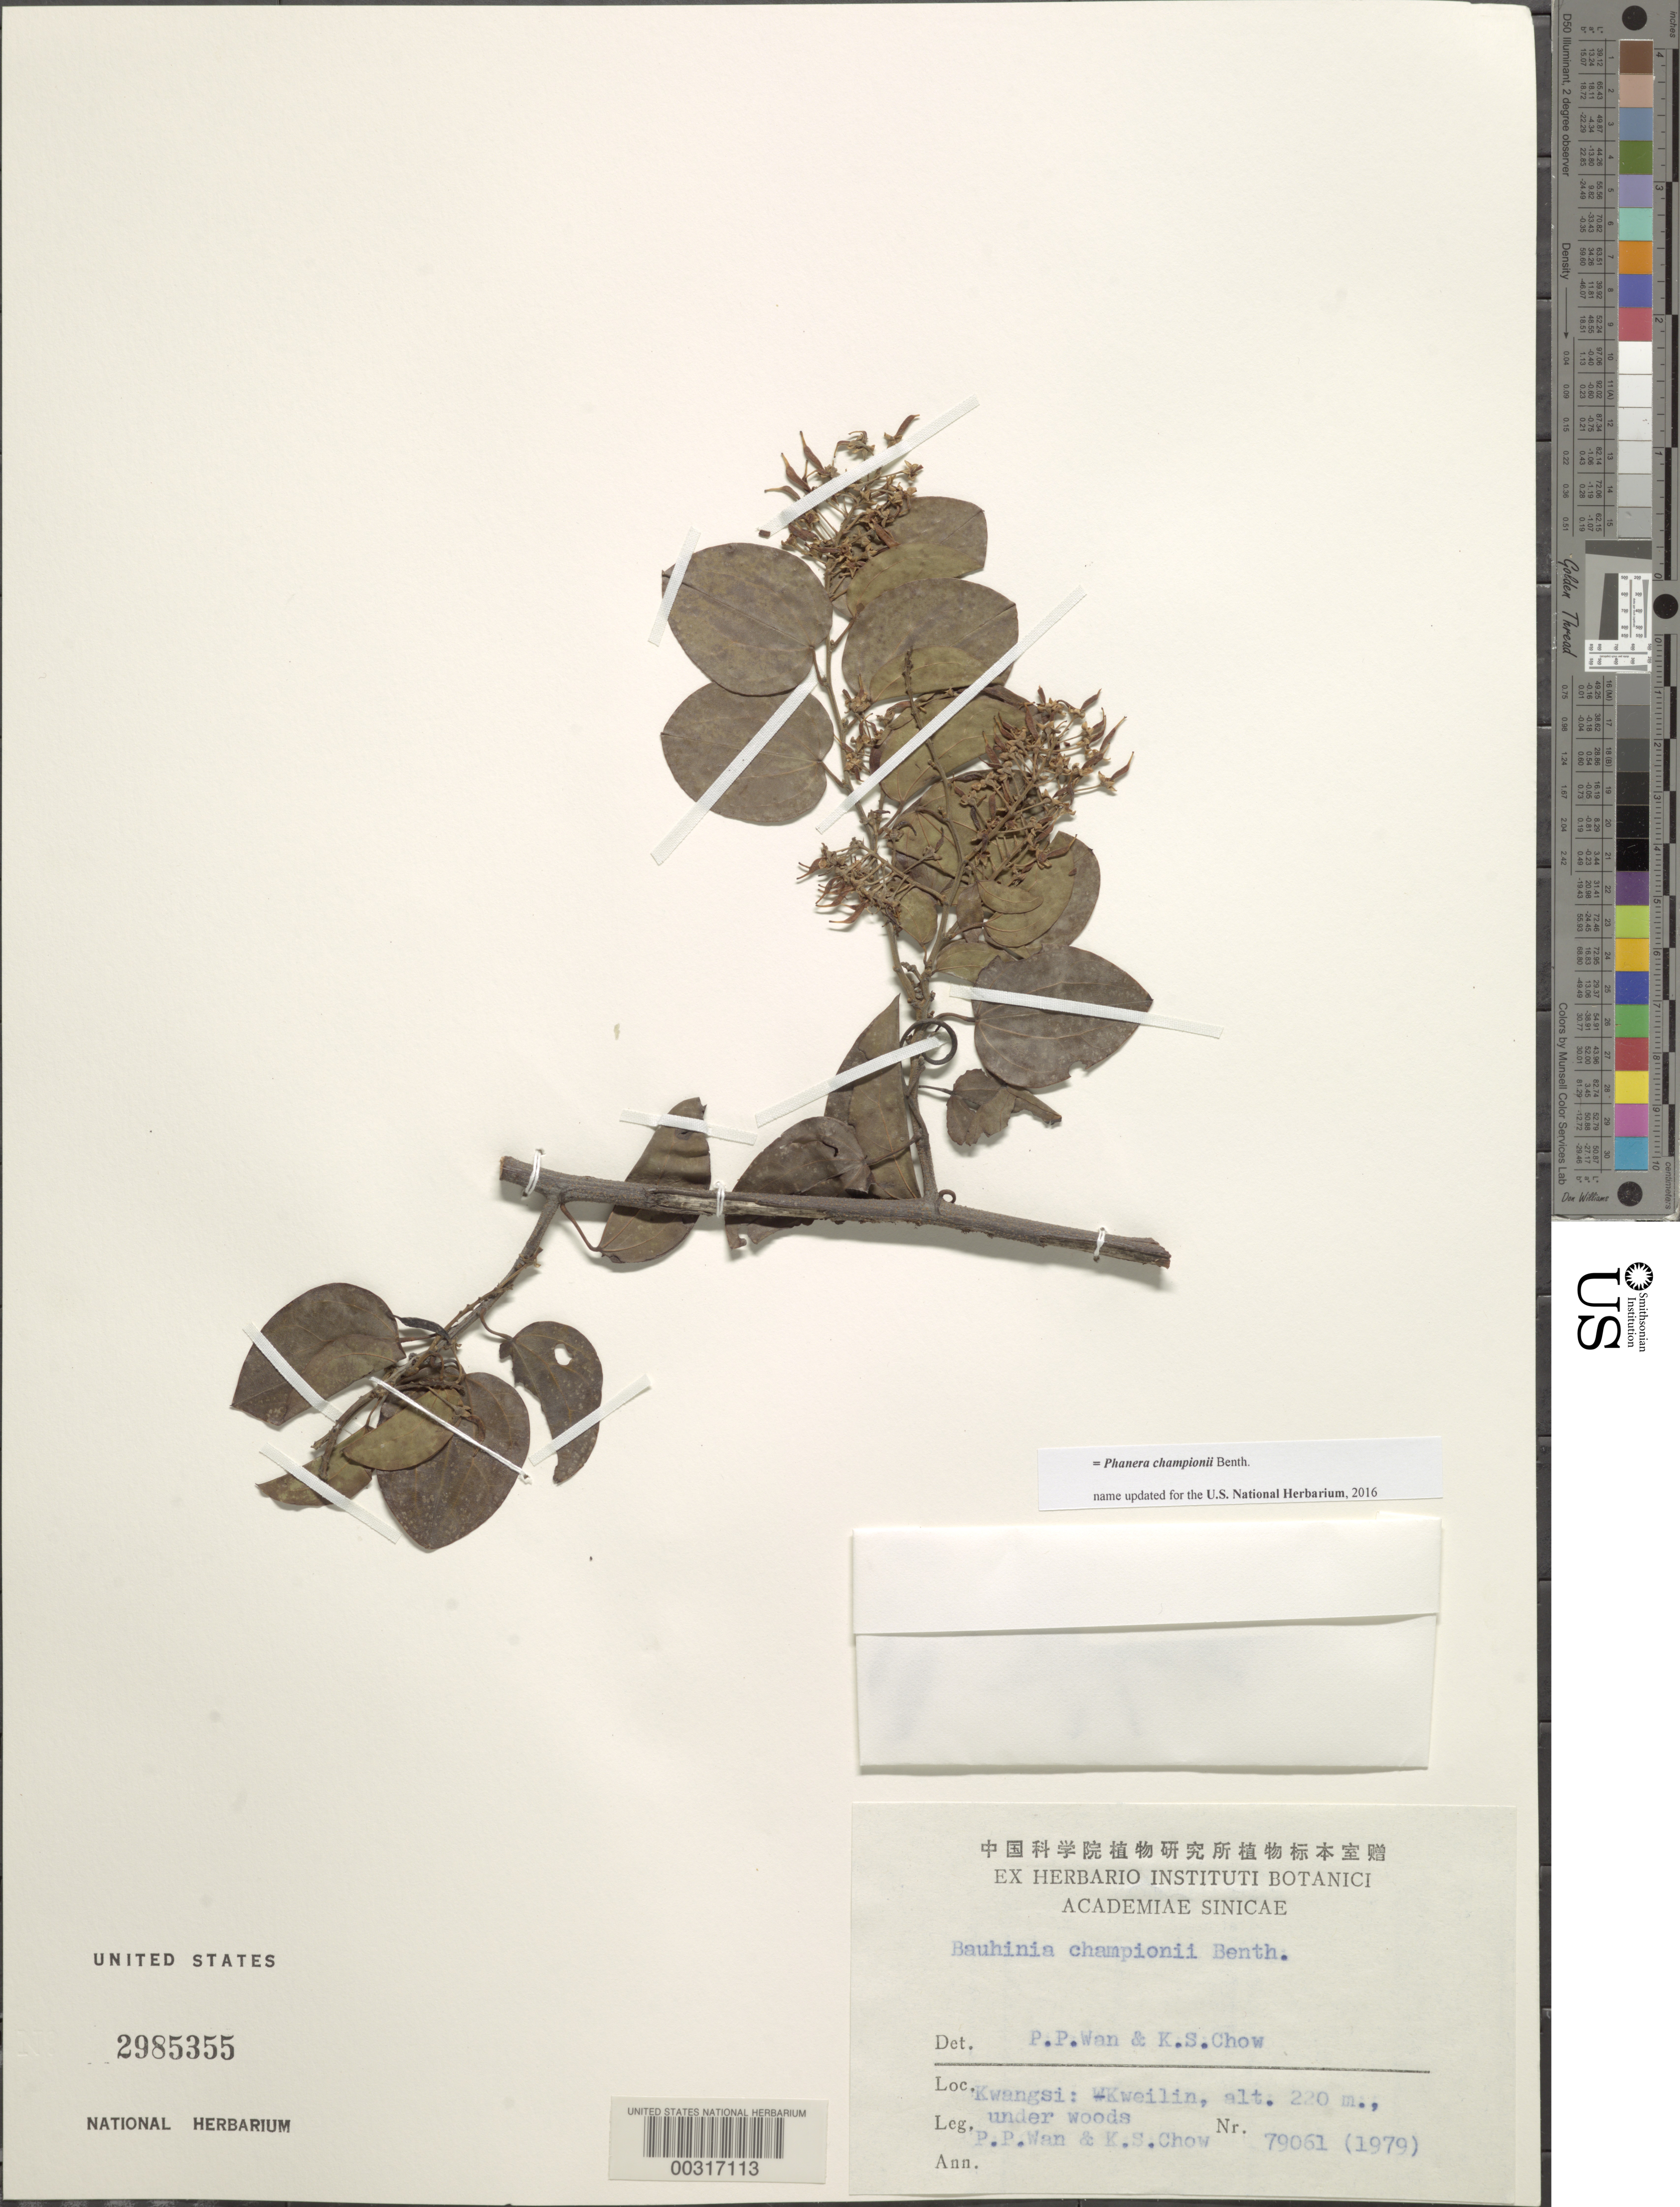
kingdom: Plantae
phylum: Tracheophyta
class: Magnoliopsida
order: Fabales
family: Fabaceae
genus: Phanera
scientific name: Phanera championii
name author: Benth.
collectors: P. Wan & K. S. Chow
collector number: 79061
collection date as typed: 1979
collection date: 1979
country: China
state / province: Guangxi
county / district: Guilin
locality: Kweilin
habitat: Under woods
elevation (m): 220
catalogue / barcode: US 2985355